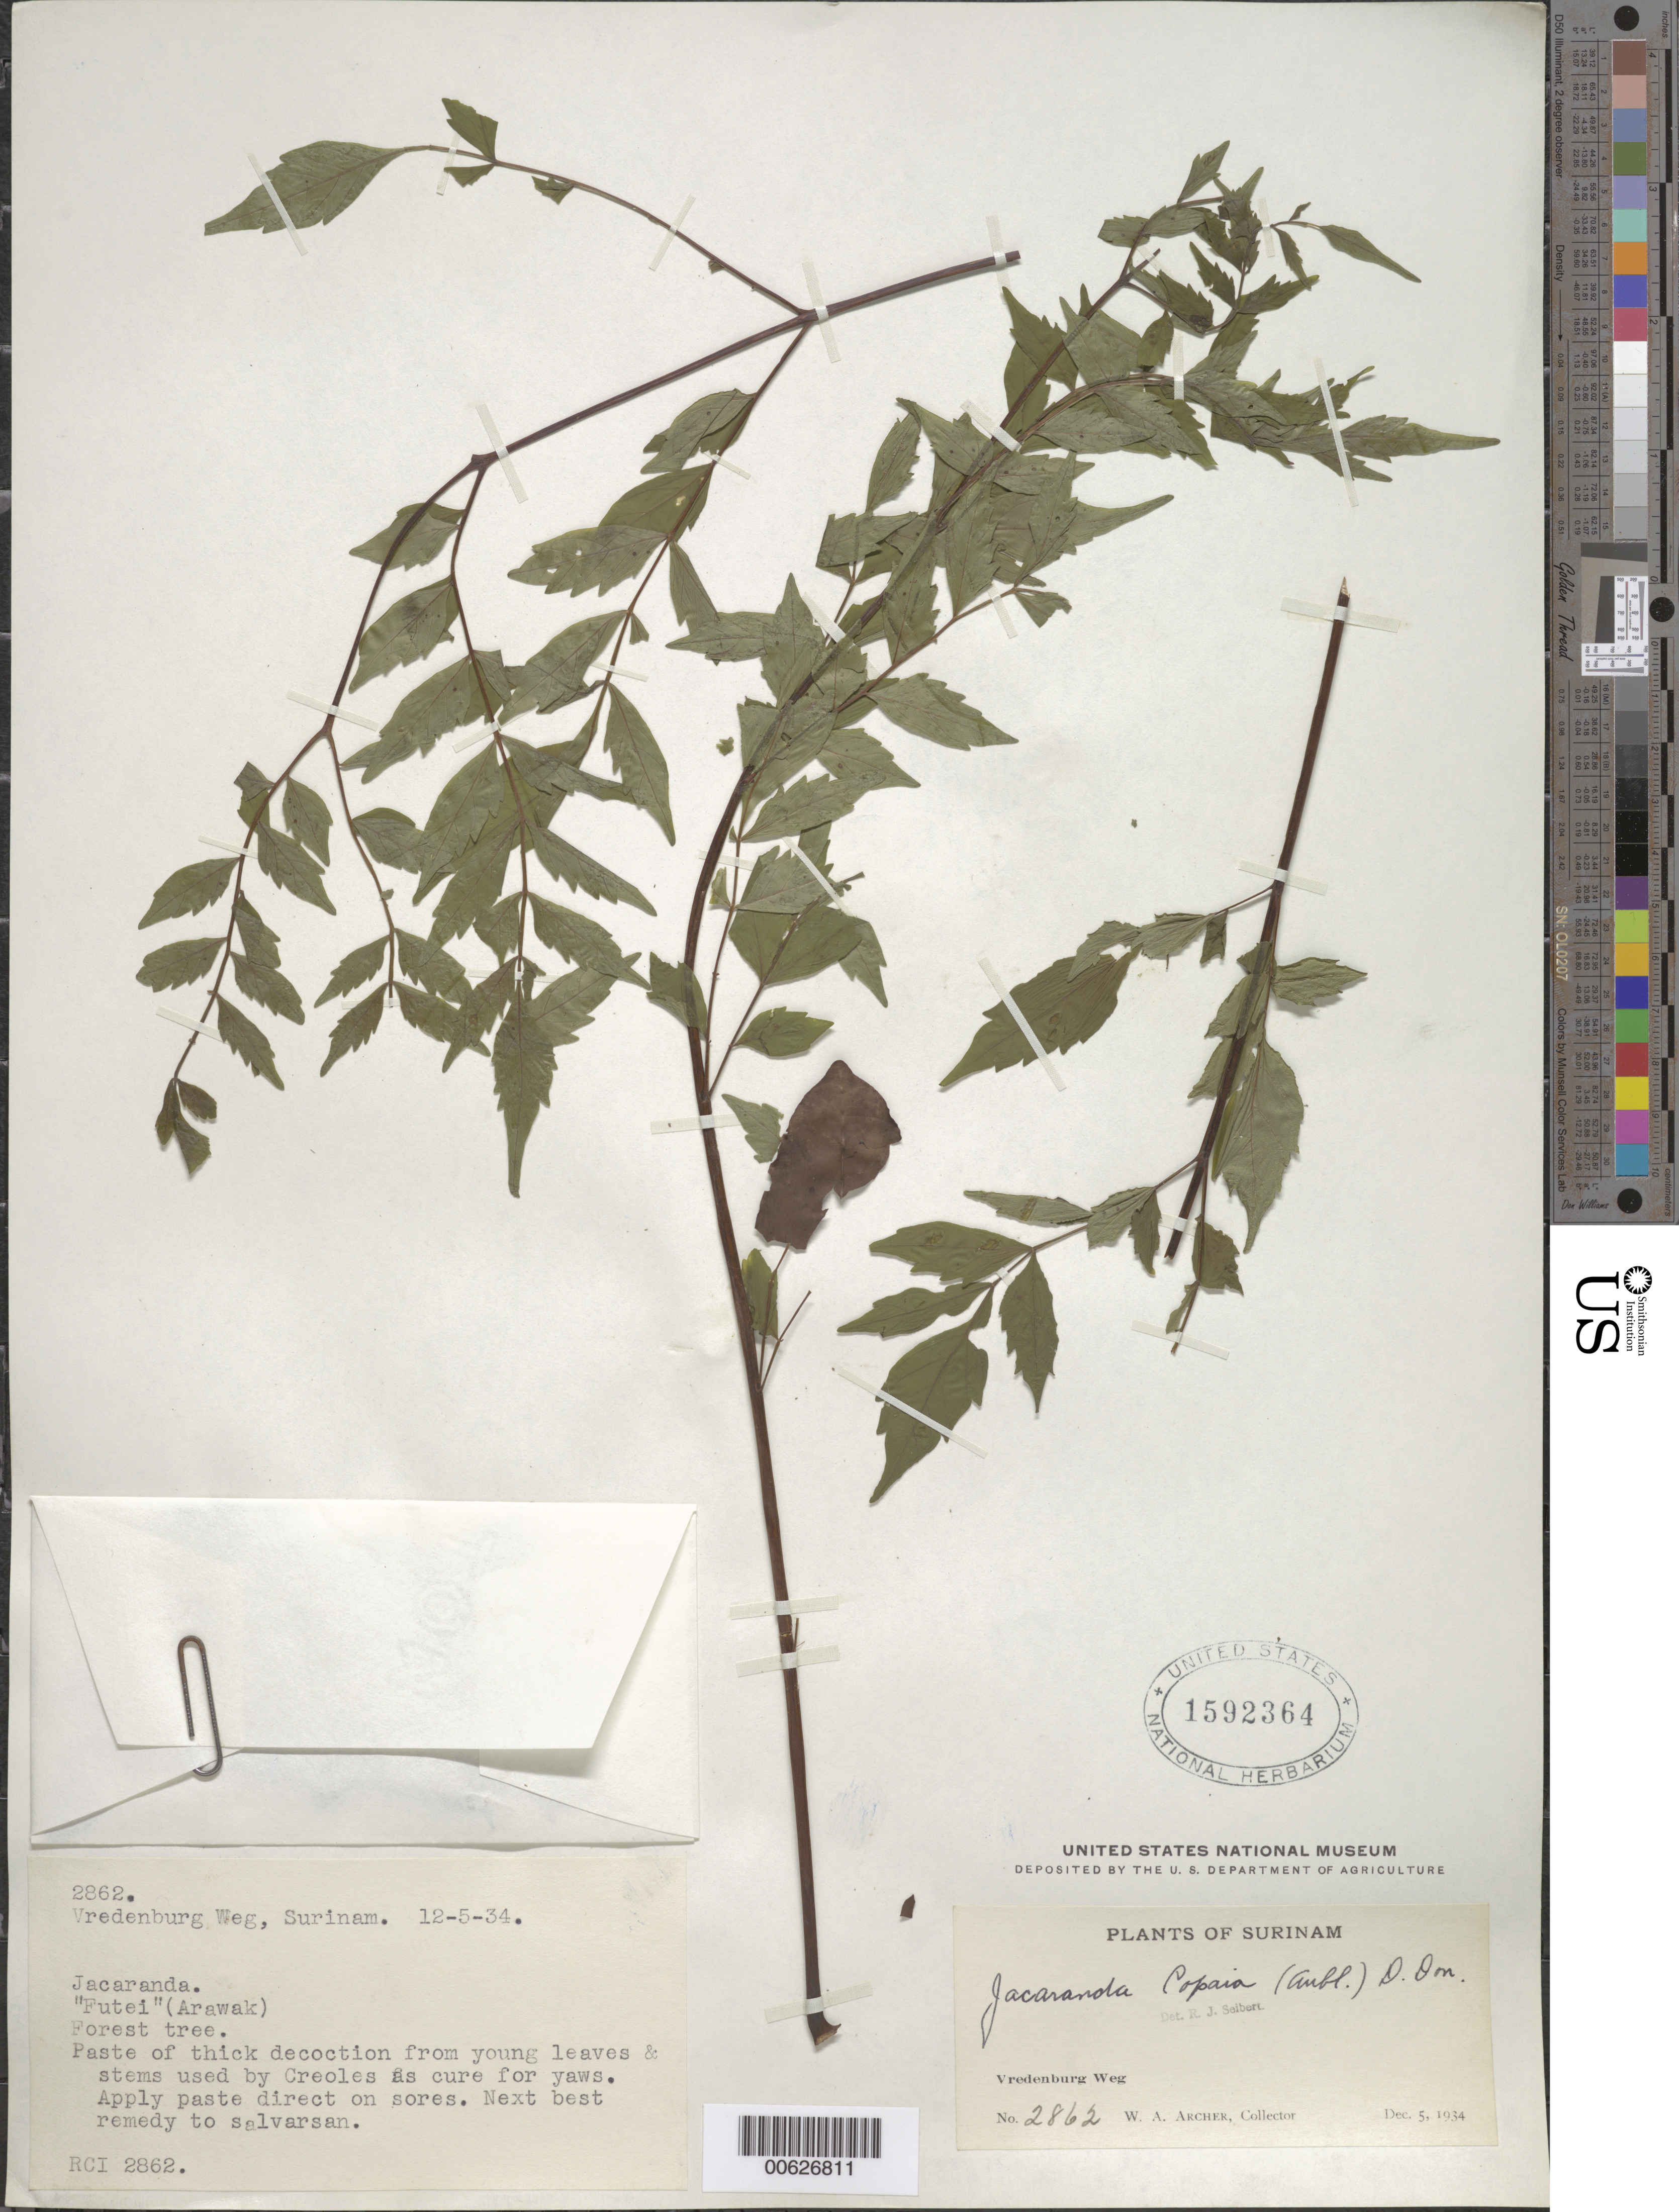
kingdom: Plantae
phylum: Tracheophyta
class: Magnoliopsida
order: Lamiales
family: Bignoniaceae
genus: Jacaranda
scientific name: Jacaranda copaia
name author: (Aubl.) D. Don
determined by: Seibert, Russell J.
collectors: W. A. Archer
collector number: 2862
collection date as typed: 5-Dec-34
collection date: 1934-12-05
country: Suriname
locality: Vredenburg Weg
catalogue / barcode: US 1592364